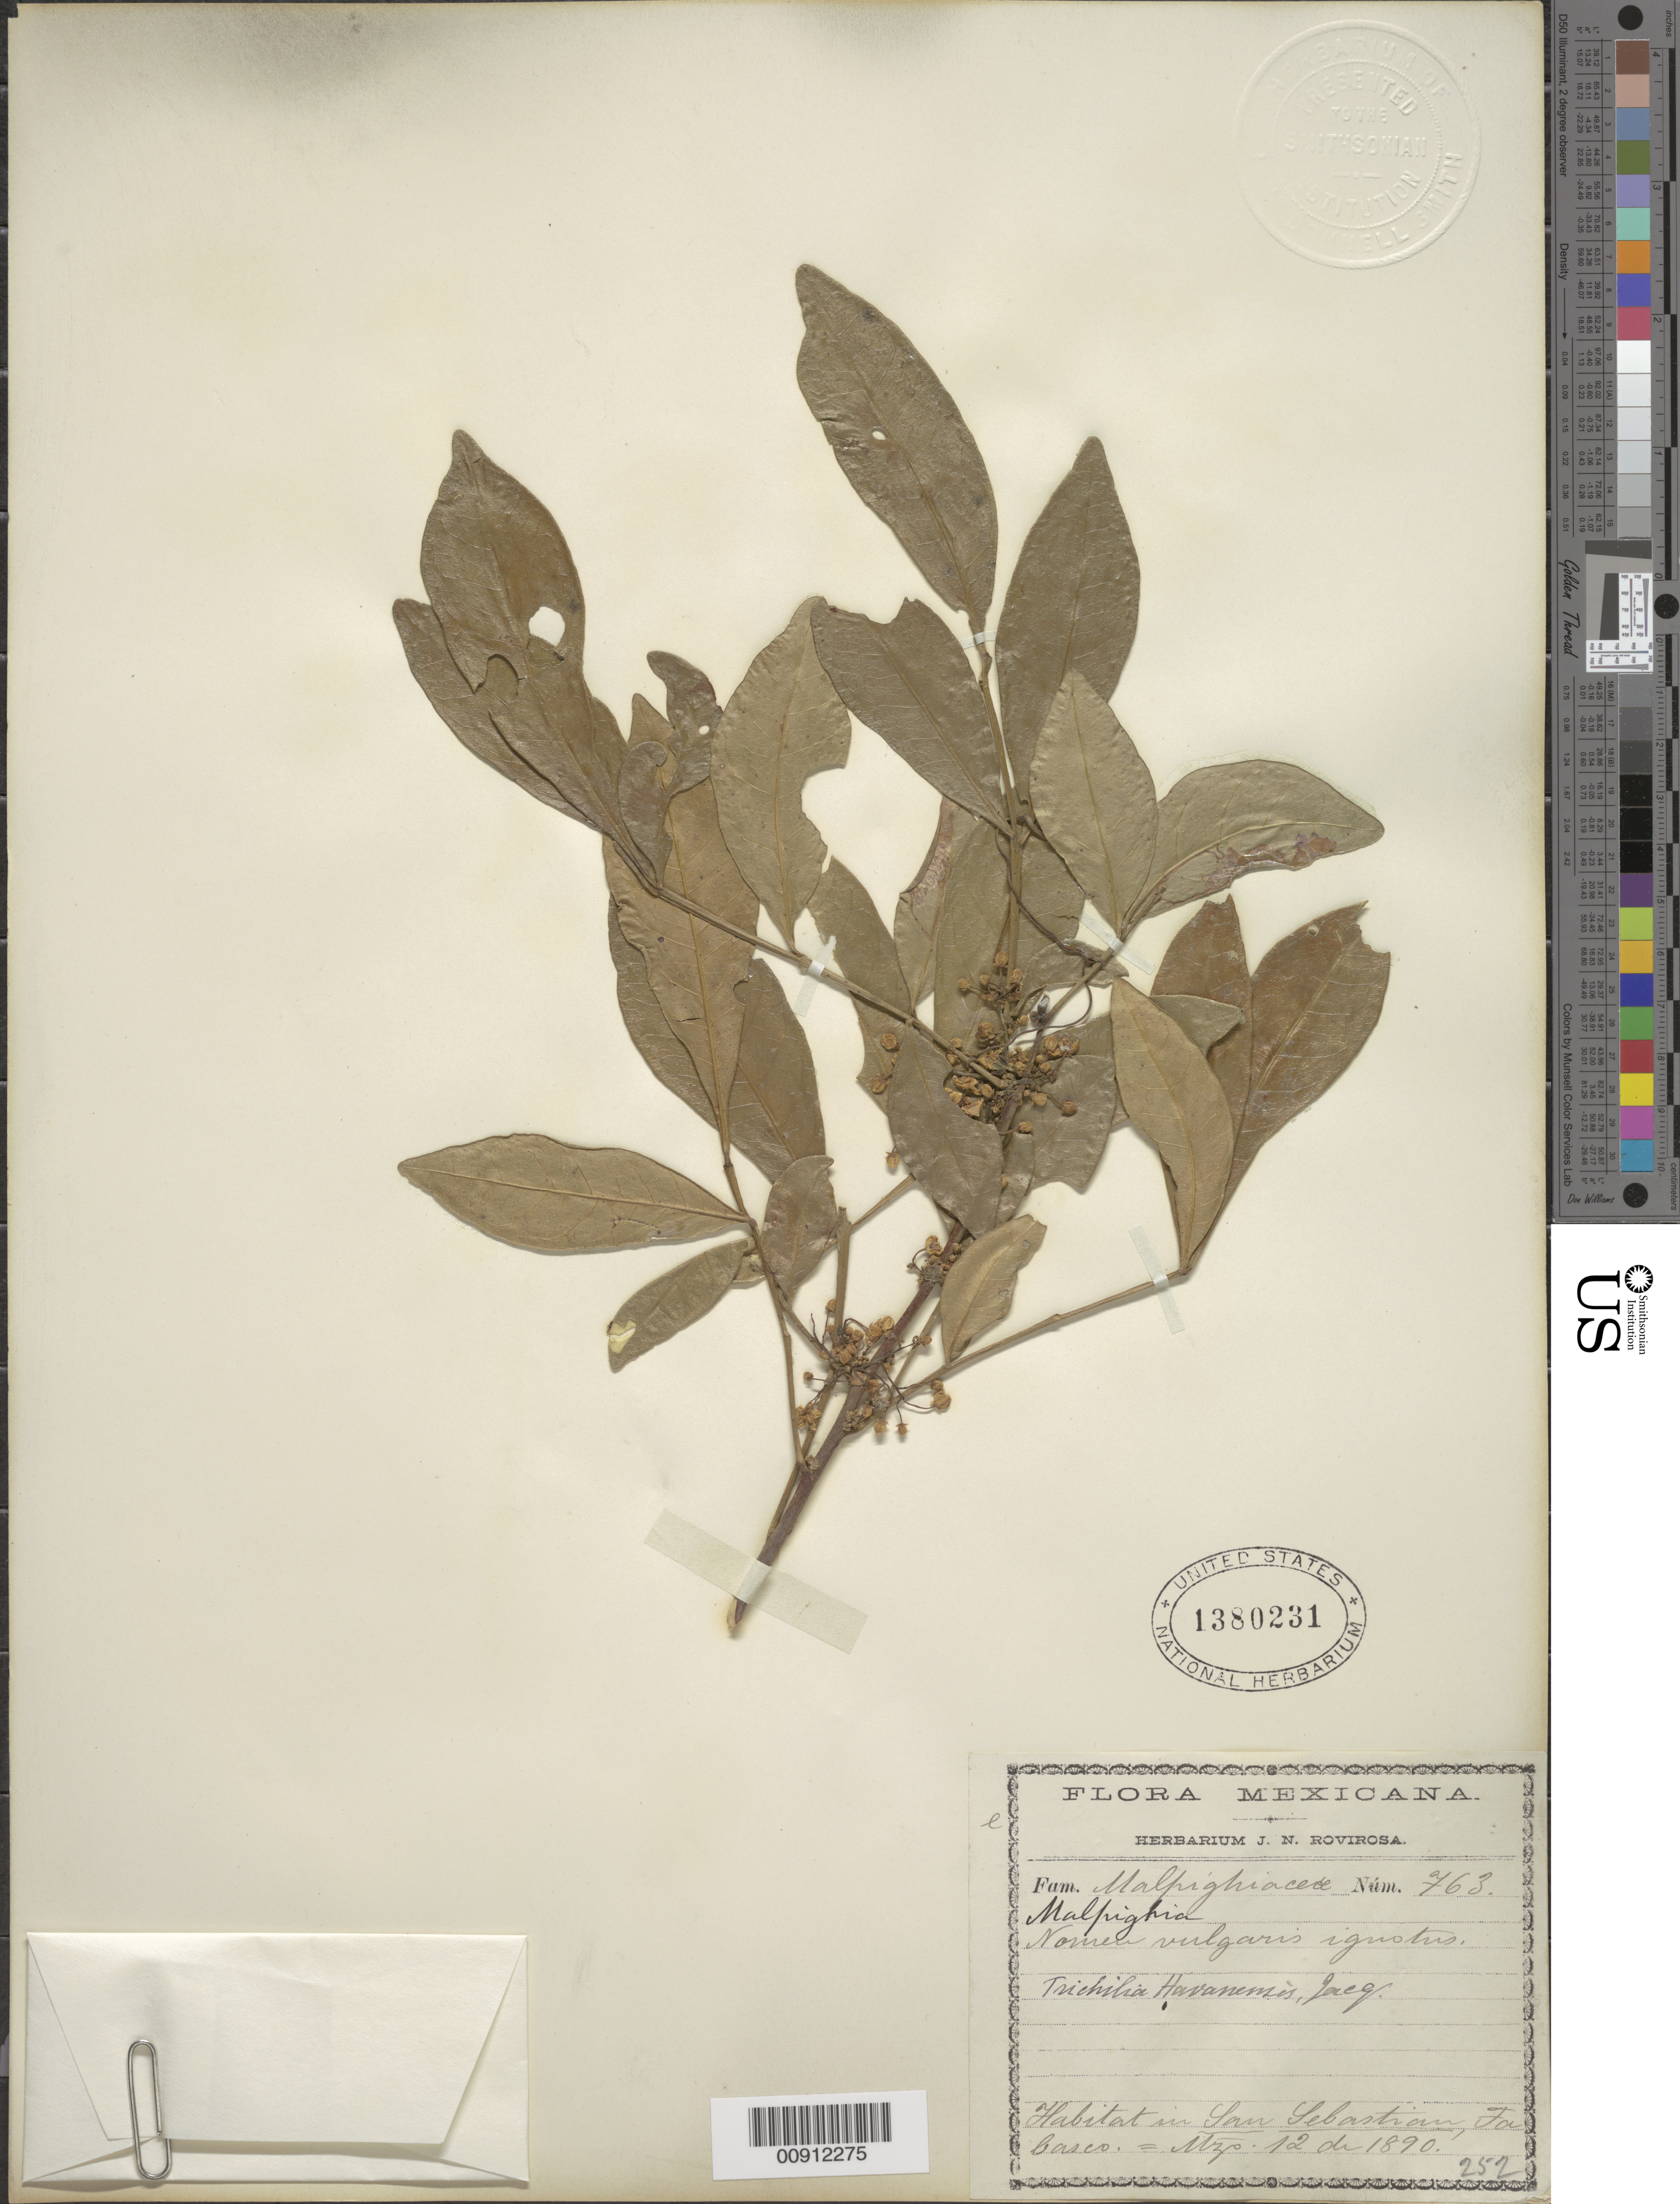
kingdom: Plantae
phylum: Tracheophyta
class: Magnoliopsida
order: Sapindales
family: Meliaceae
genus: Trichilia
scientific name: Trichilia havanensis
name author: Jacq.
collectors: J. N. Rovirosa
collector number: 763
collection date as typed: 12 Mar 1890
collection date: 1890-03-12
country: Mexico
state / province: Tabasco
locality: San Sebastian, Tabasco.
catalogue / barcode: US 1380231